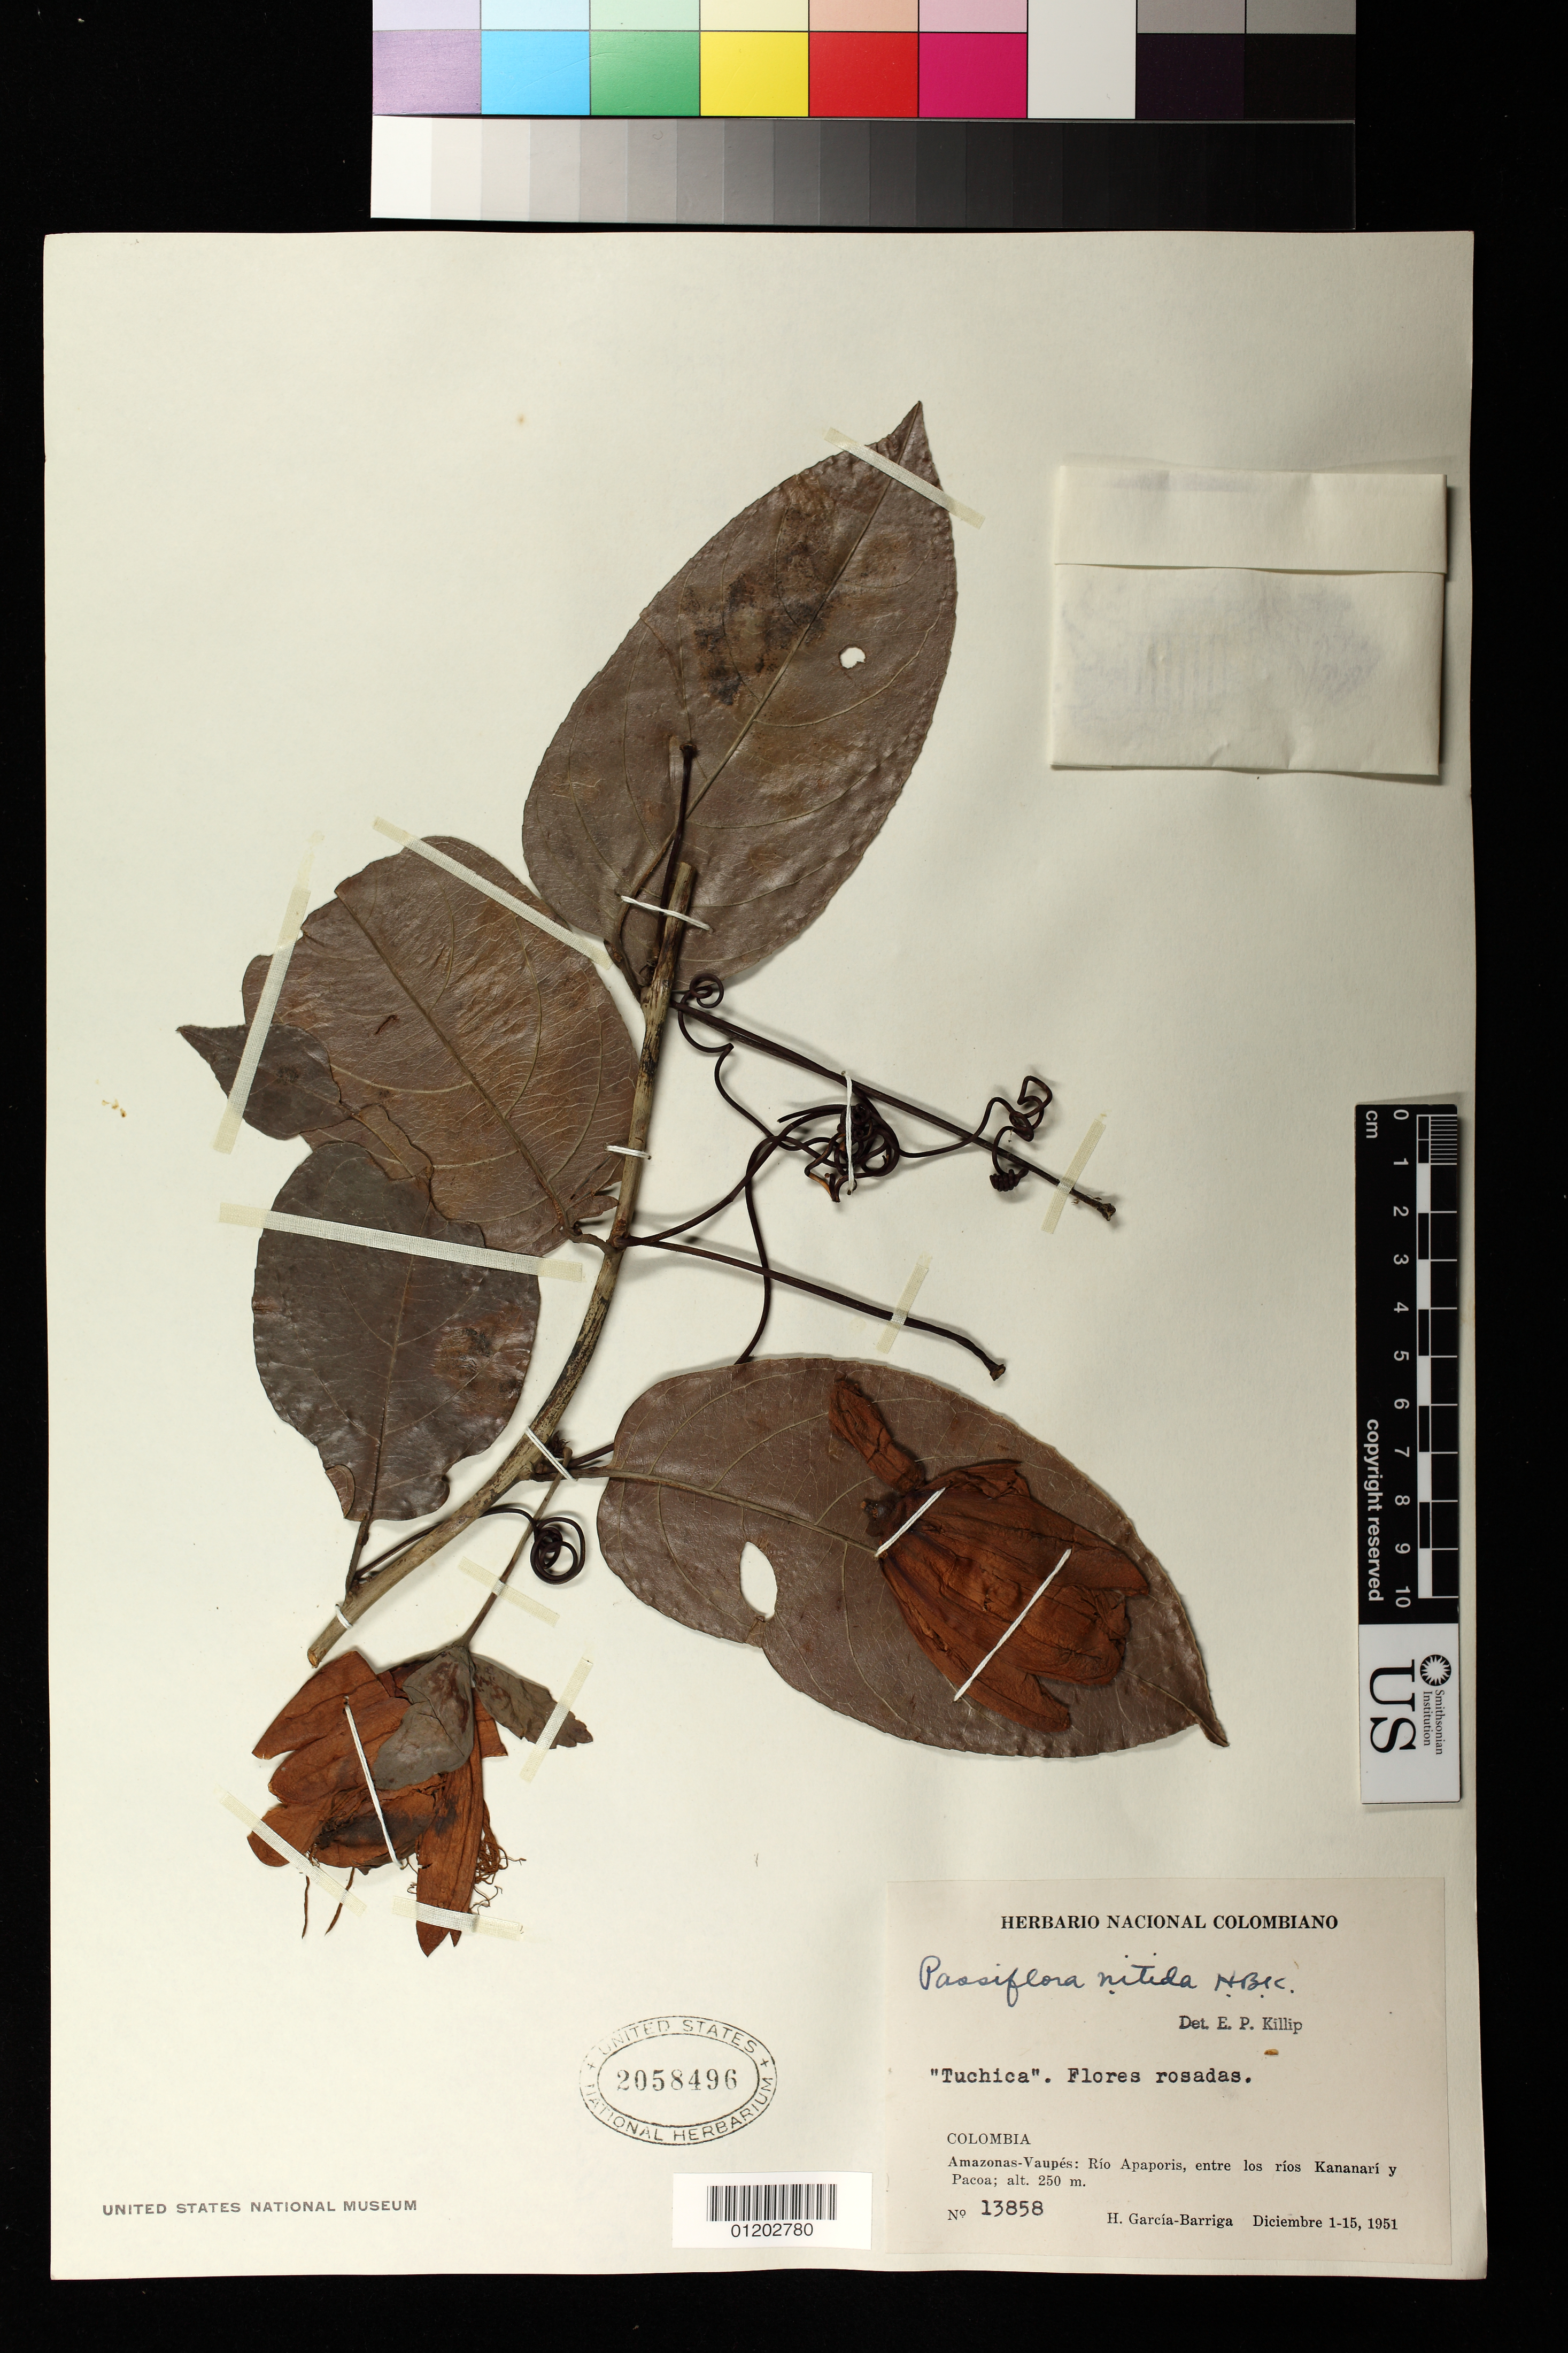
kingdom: Plantae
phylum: Tracheophyta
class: Magnoliopsida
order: Malpighiales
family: Passifloraceae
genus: Passiflora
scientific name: Passiflora nitida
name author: Kunth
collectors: H. García Barriga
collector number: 13858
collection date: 1951-12-01/1951-12-15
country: Colombia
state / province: Amazônas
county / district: Vaupés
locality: Río Apaporis, between the Kananarí and Pacoa Rivers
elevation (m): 250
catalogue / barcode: US 2058496